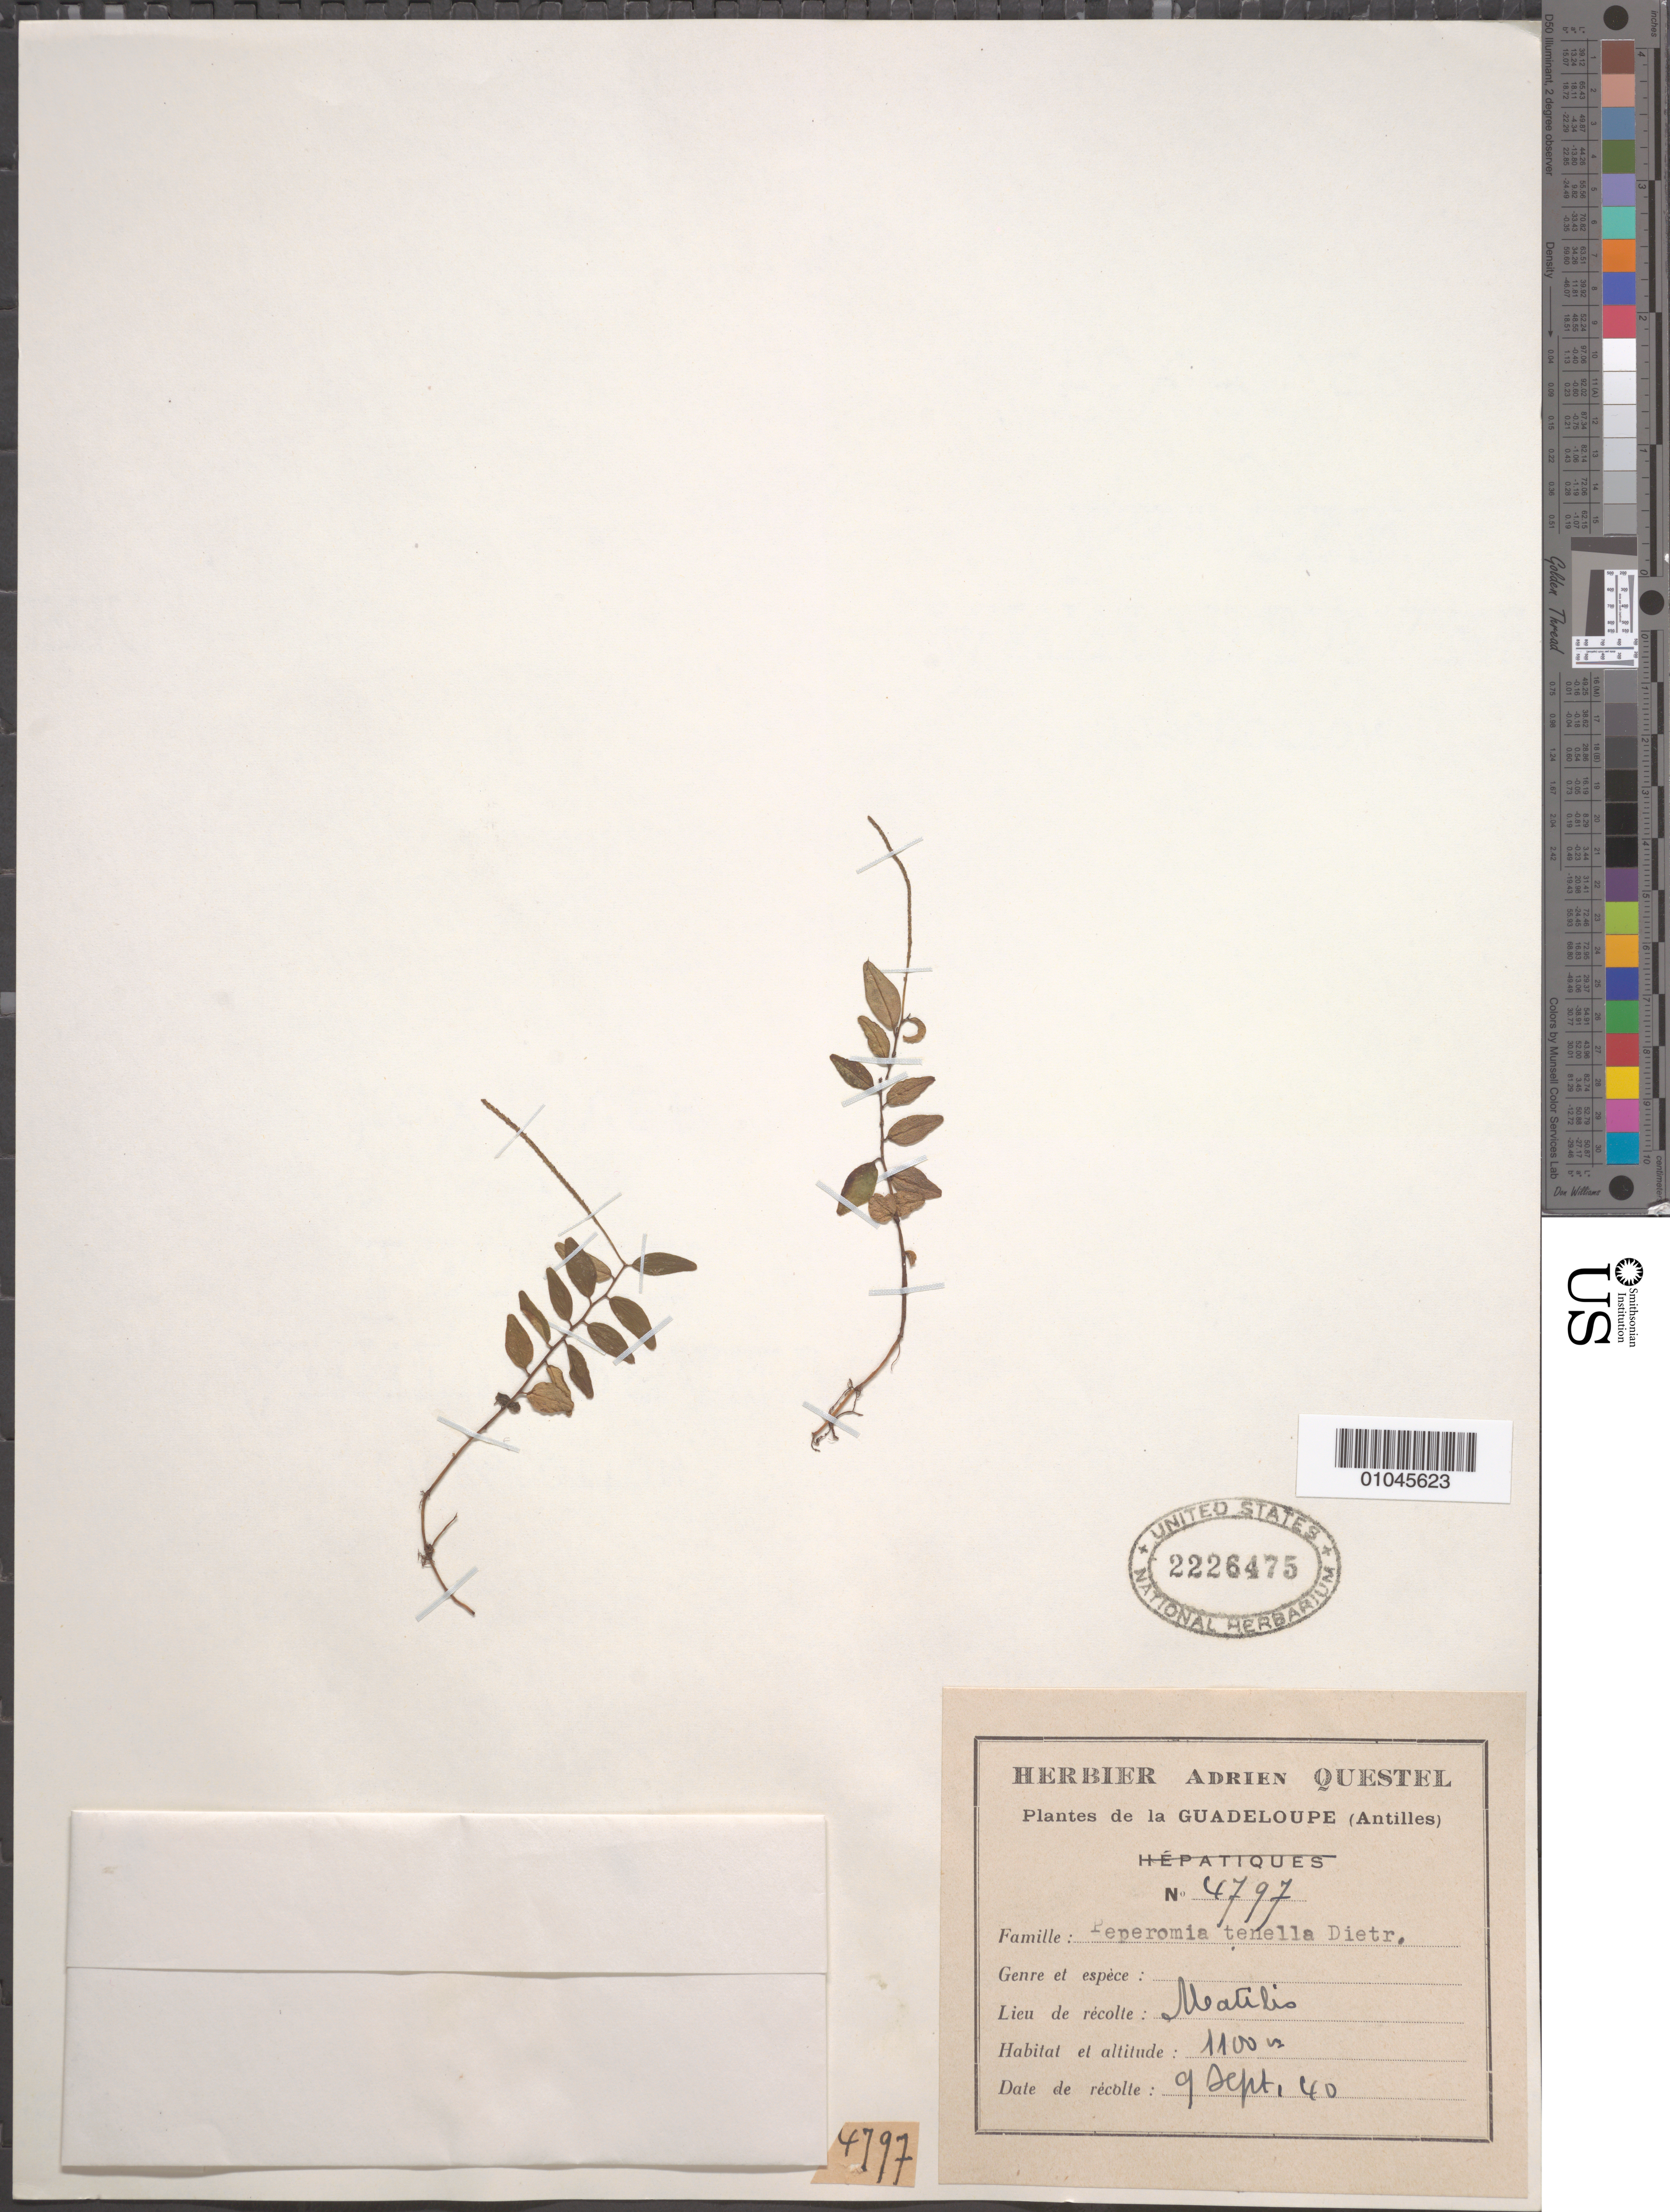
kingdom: Plantae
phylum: Tracheophyta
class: Magnoliopsida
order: Piperales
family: Piperaceae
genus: Peperomia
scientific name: Peperomia tenella var. tenella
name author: (Sw.) A. Dietr.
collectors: A. Questel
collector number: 4797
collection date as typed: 09 Sep 1940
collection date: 1940-09-09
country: Guadeloupe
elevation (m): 1100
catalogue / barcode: US 2226475